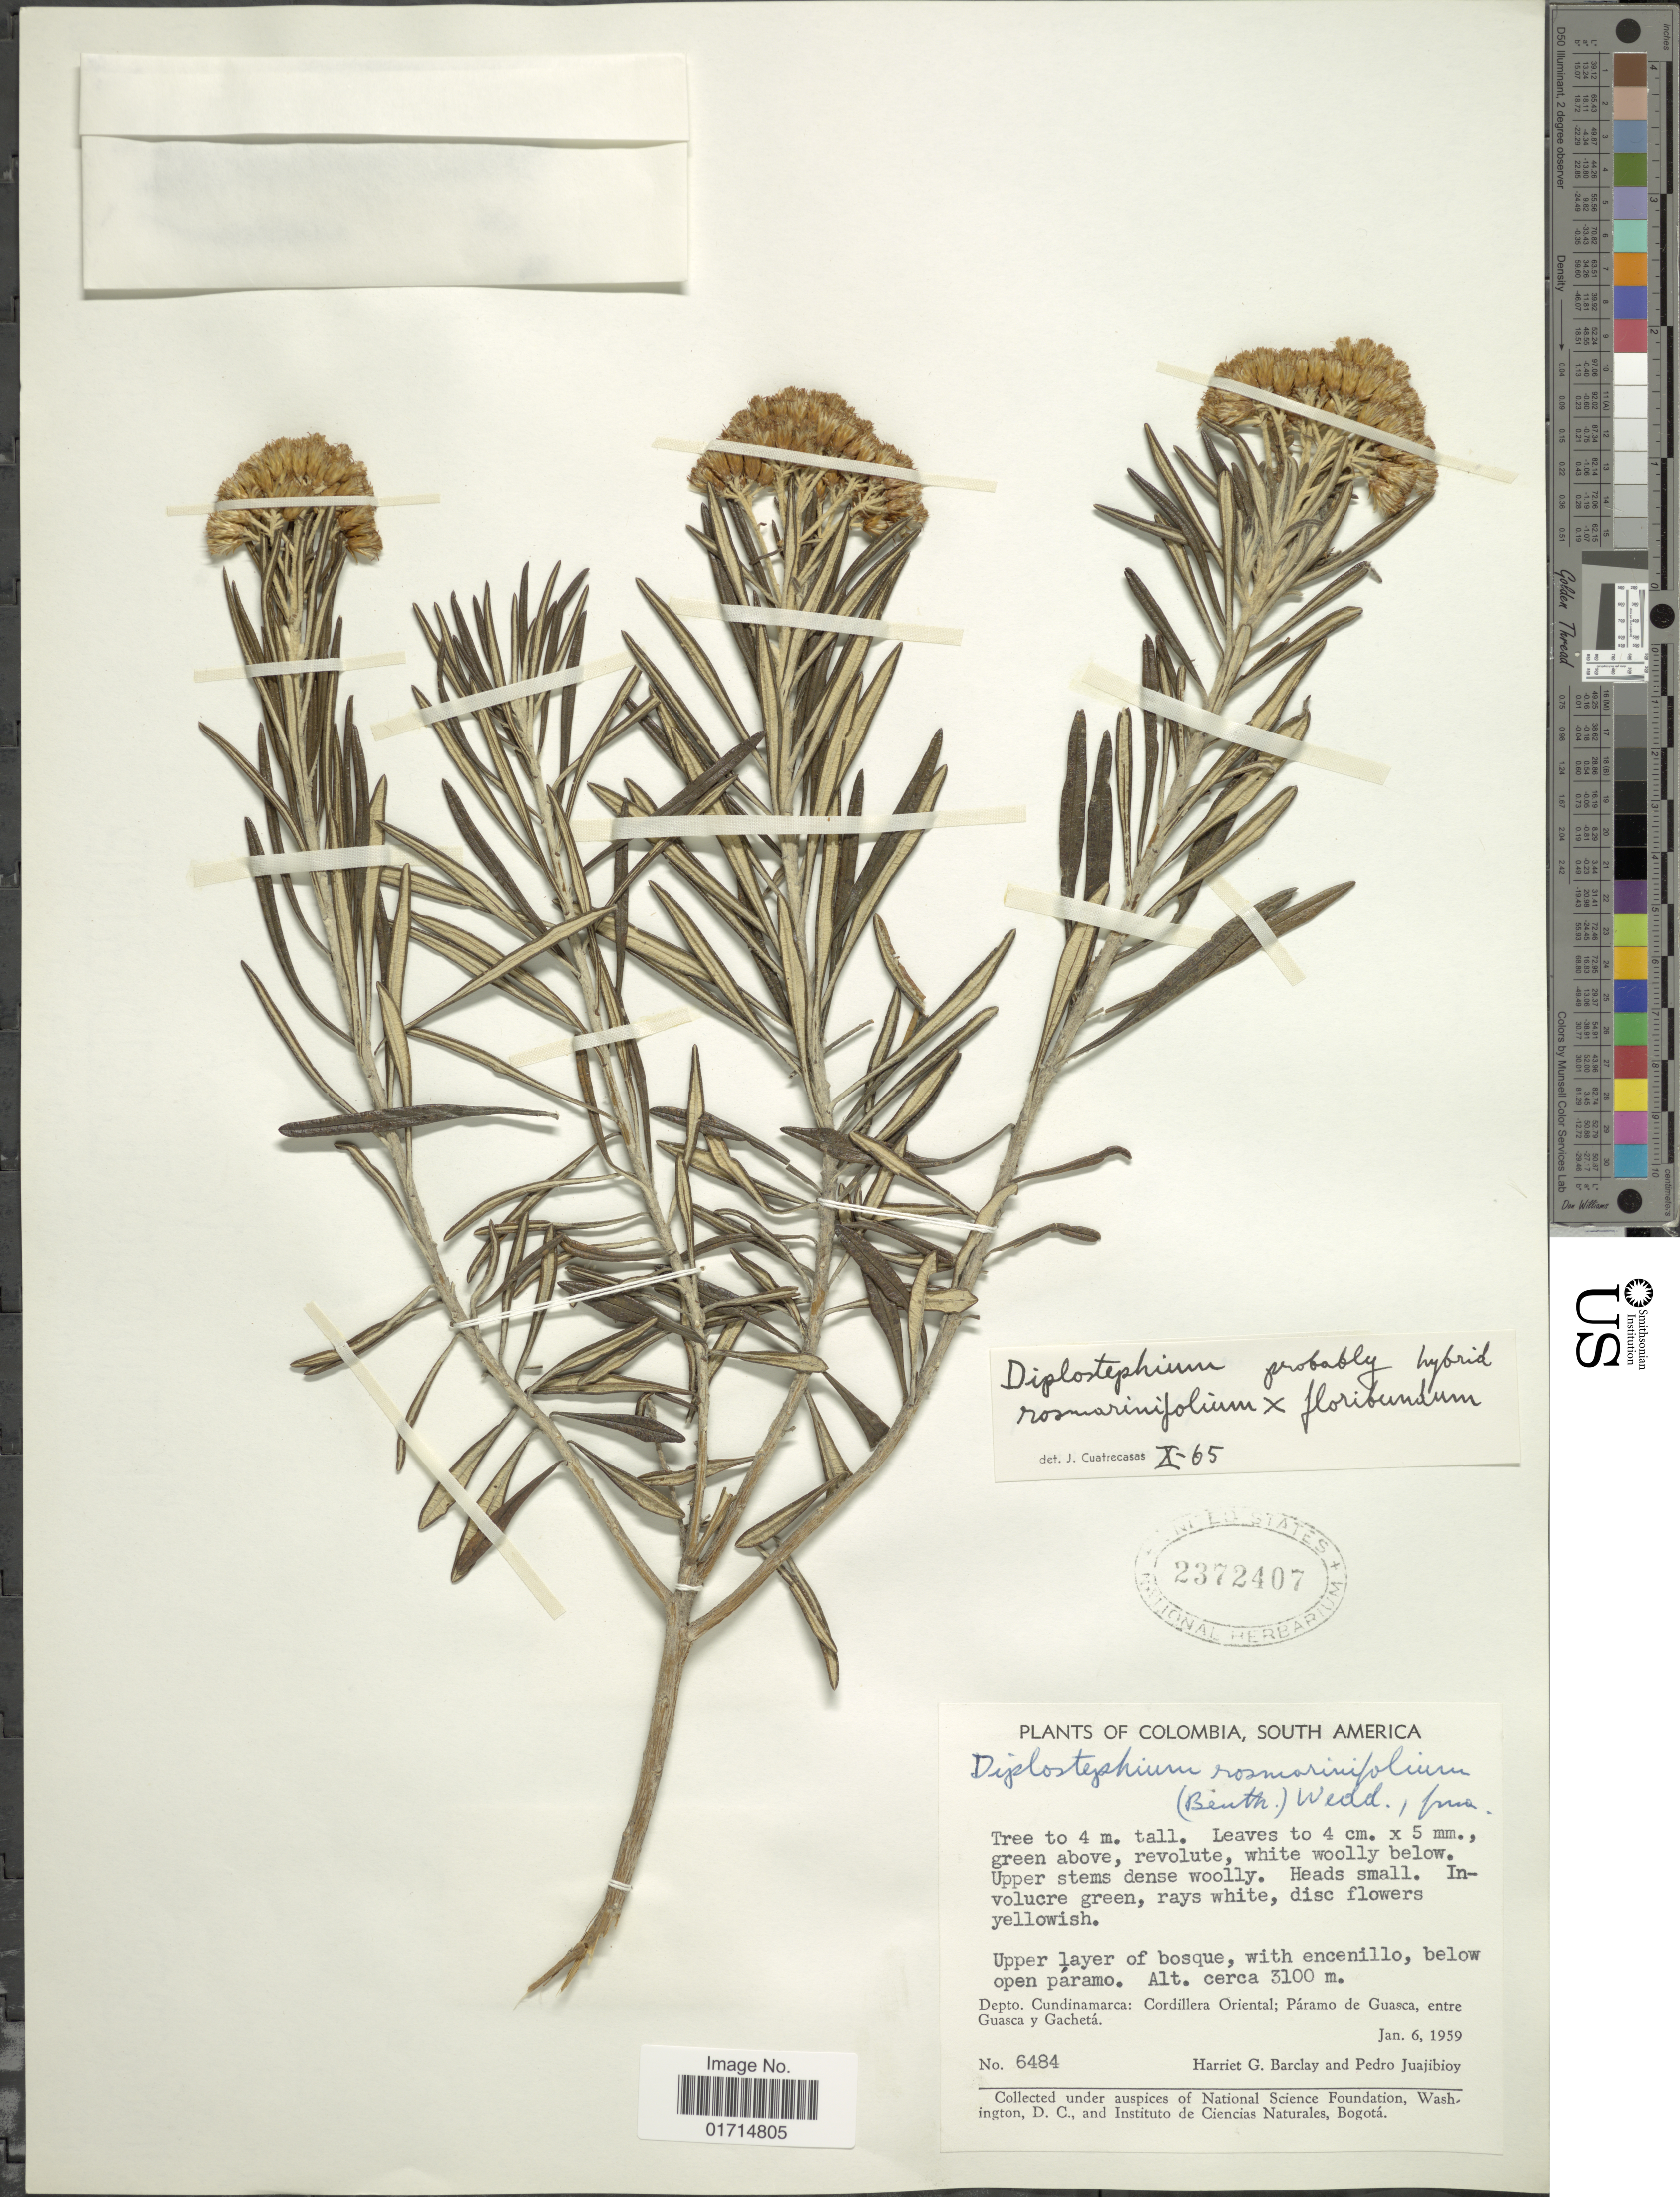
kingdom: Plantae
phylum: Tracheophyta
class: Magnoliopsida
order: Asterales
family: Asteraceae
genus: Diplostephium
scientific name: Diplostephium rosmarinifolium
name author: (Benth.) Wedd.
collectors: H. G. Barclay & P. Juajibioy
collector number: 6484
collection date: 1959-01-06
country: Colombia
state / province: Cundinamarca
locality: Colombia, South America. Depto. Cundinamarca: Cordillera Oriental; Paramo de Guasca, entre Guasca y Gacheta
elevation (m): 3100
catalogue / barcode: US 2372407